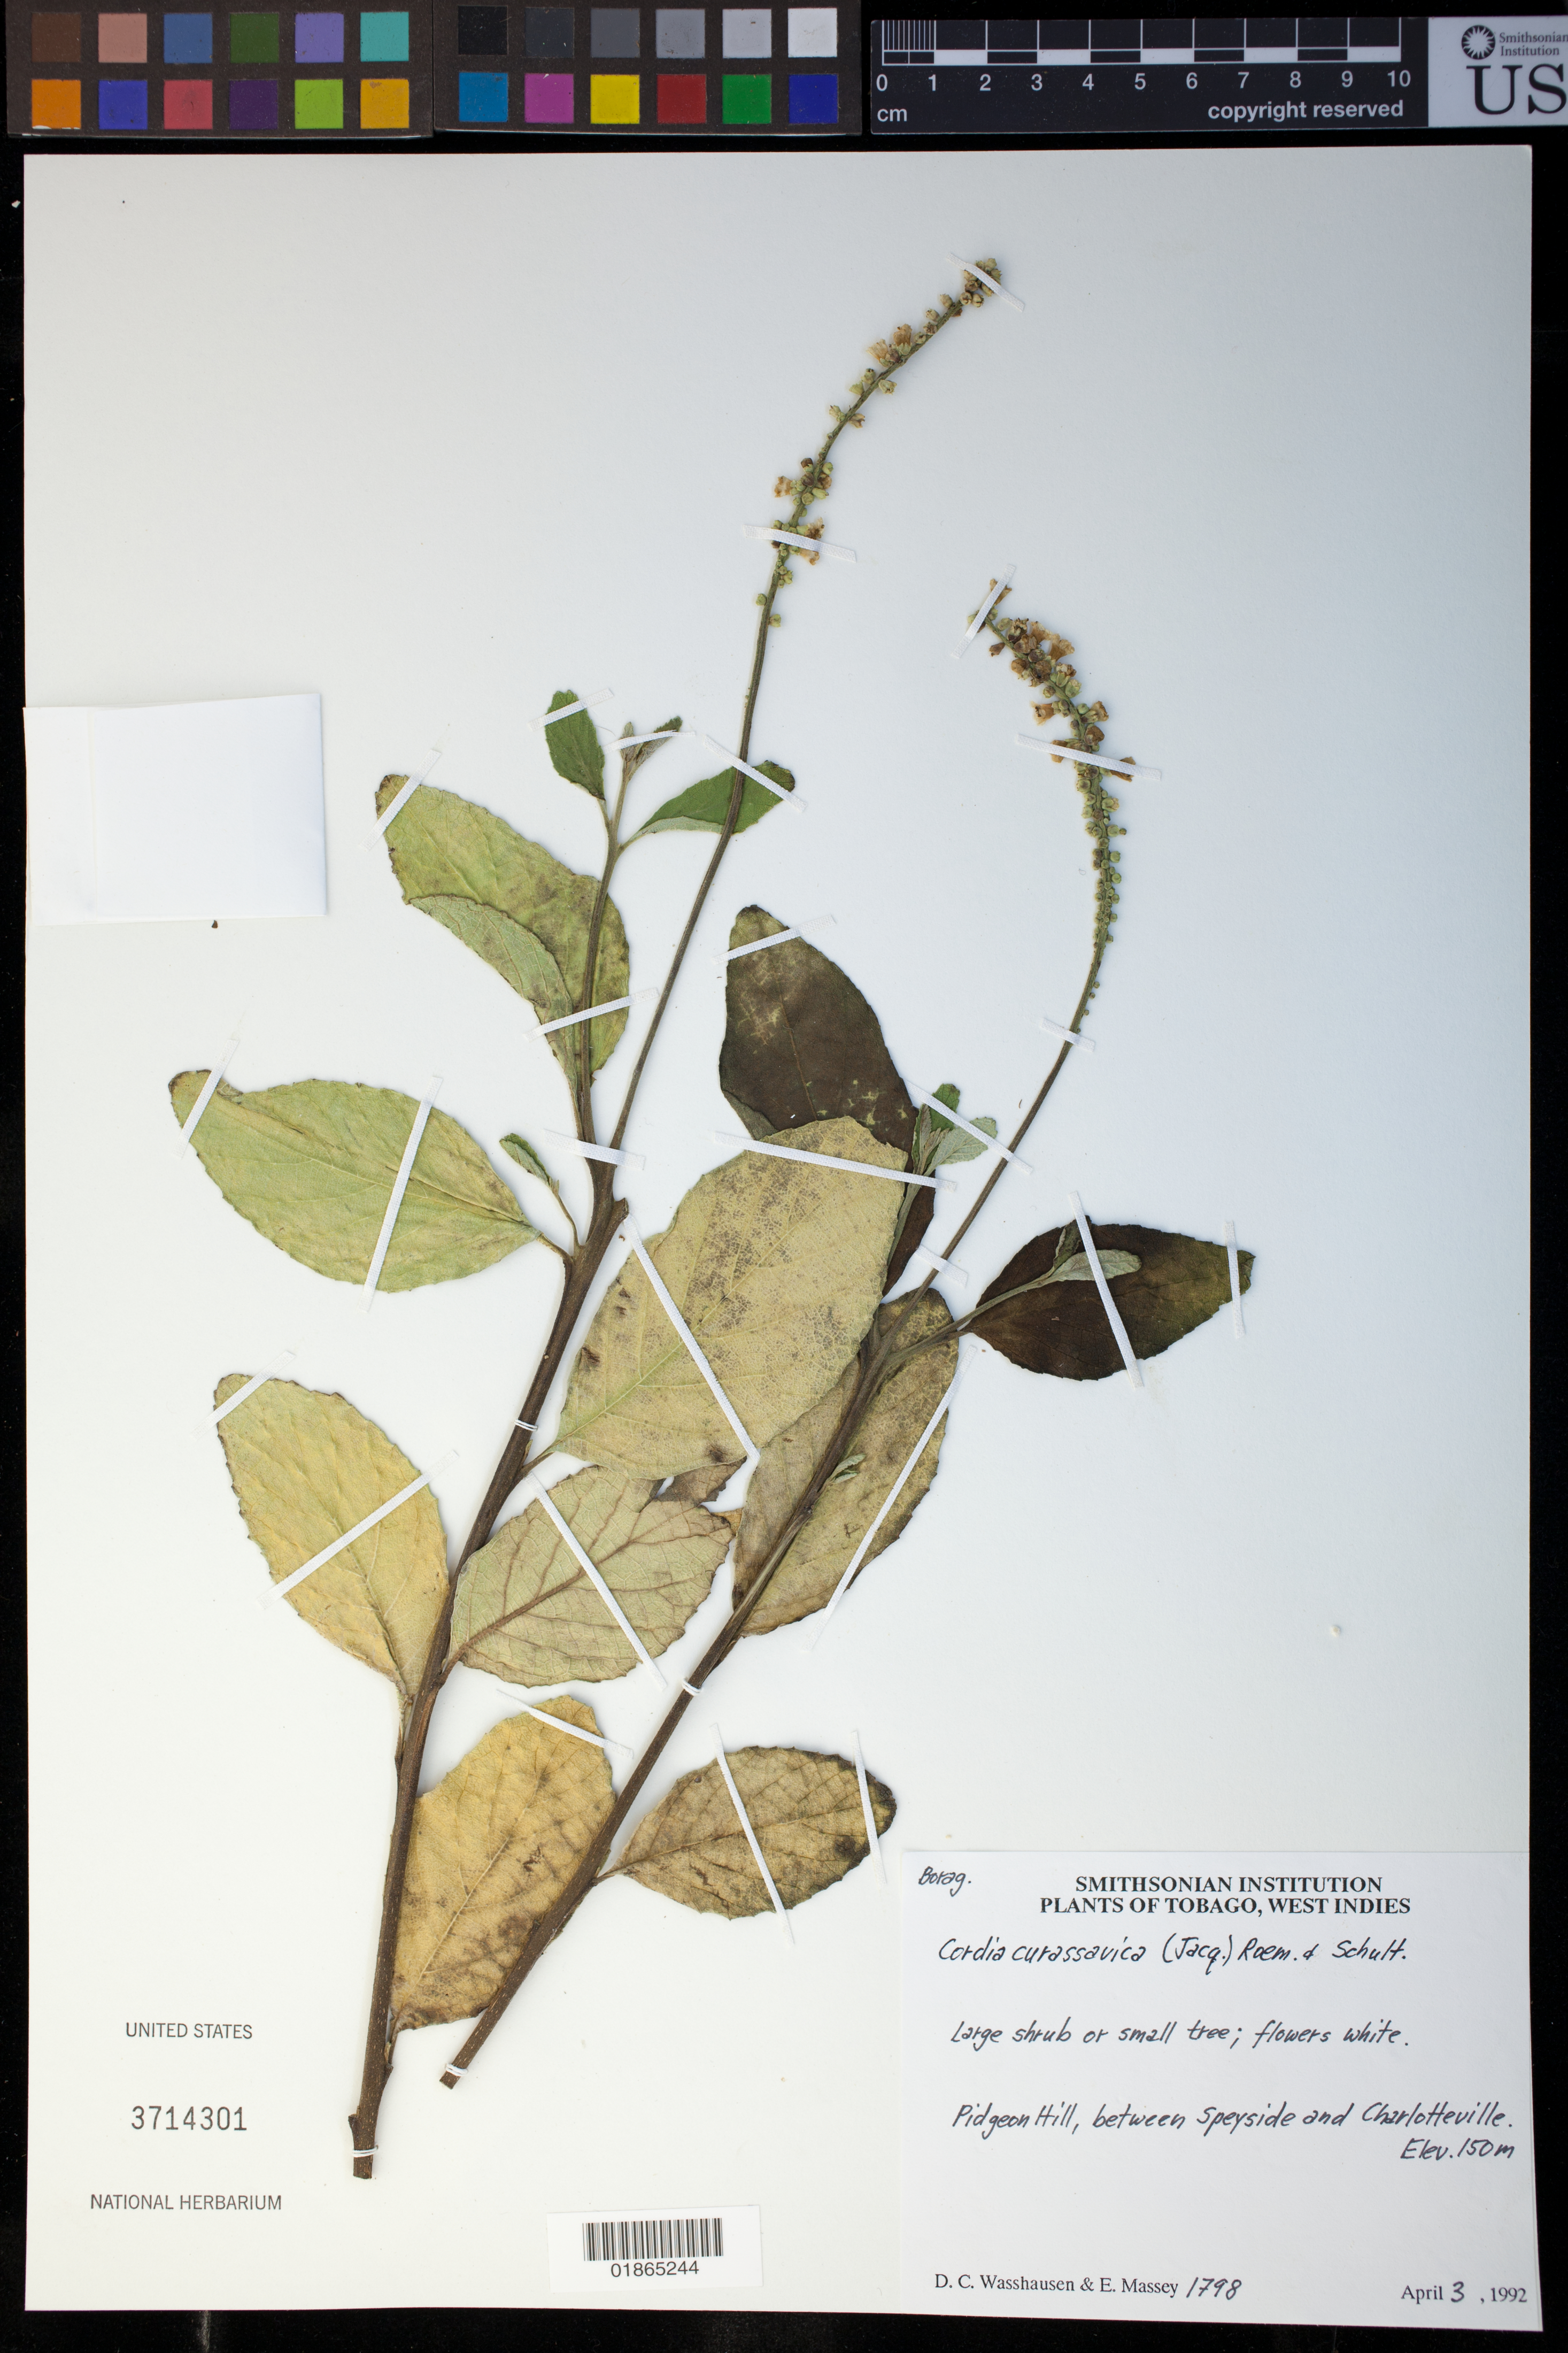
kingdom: Plantae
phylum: Tracheophyta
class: Magnoliopsida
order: Boraginales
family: Cordiaceae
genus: Cordia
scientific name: Cordia curassavica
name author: (Jacq.) Roem. & Schult.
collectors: D. C. Wasshausen & E. Massey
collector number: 1798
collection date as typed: April 3, 1992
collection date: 1992-04-03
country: Trinidad and Tobago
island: Tobago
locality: Pidgeon Hill, between Speyside and Charlotteville.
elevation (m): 150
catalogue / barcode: US 3714301